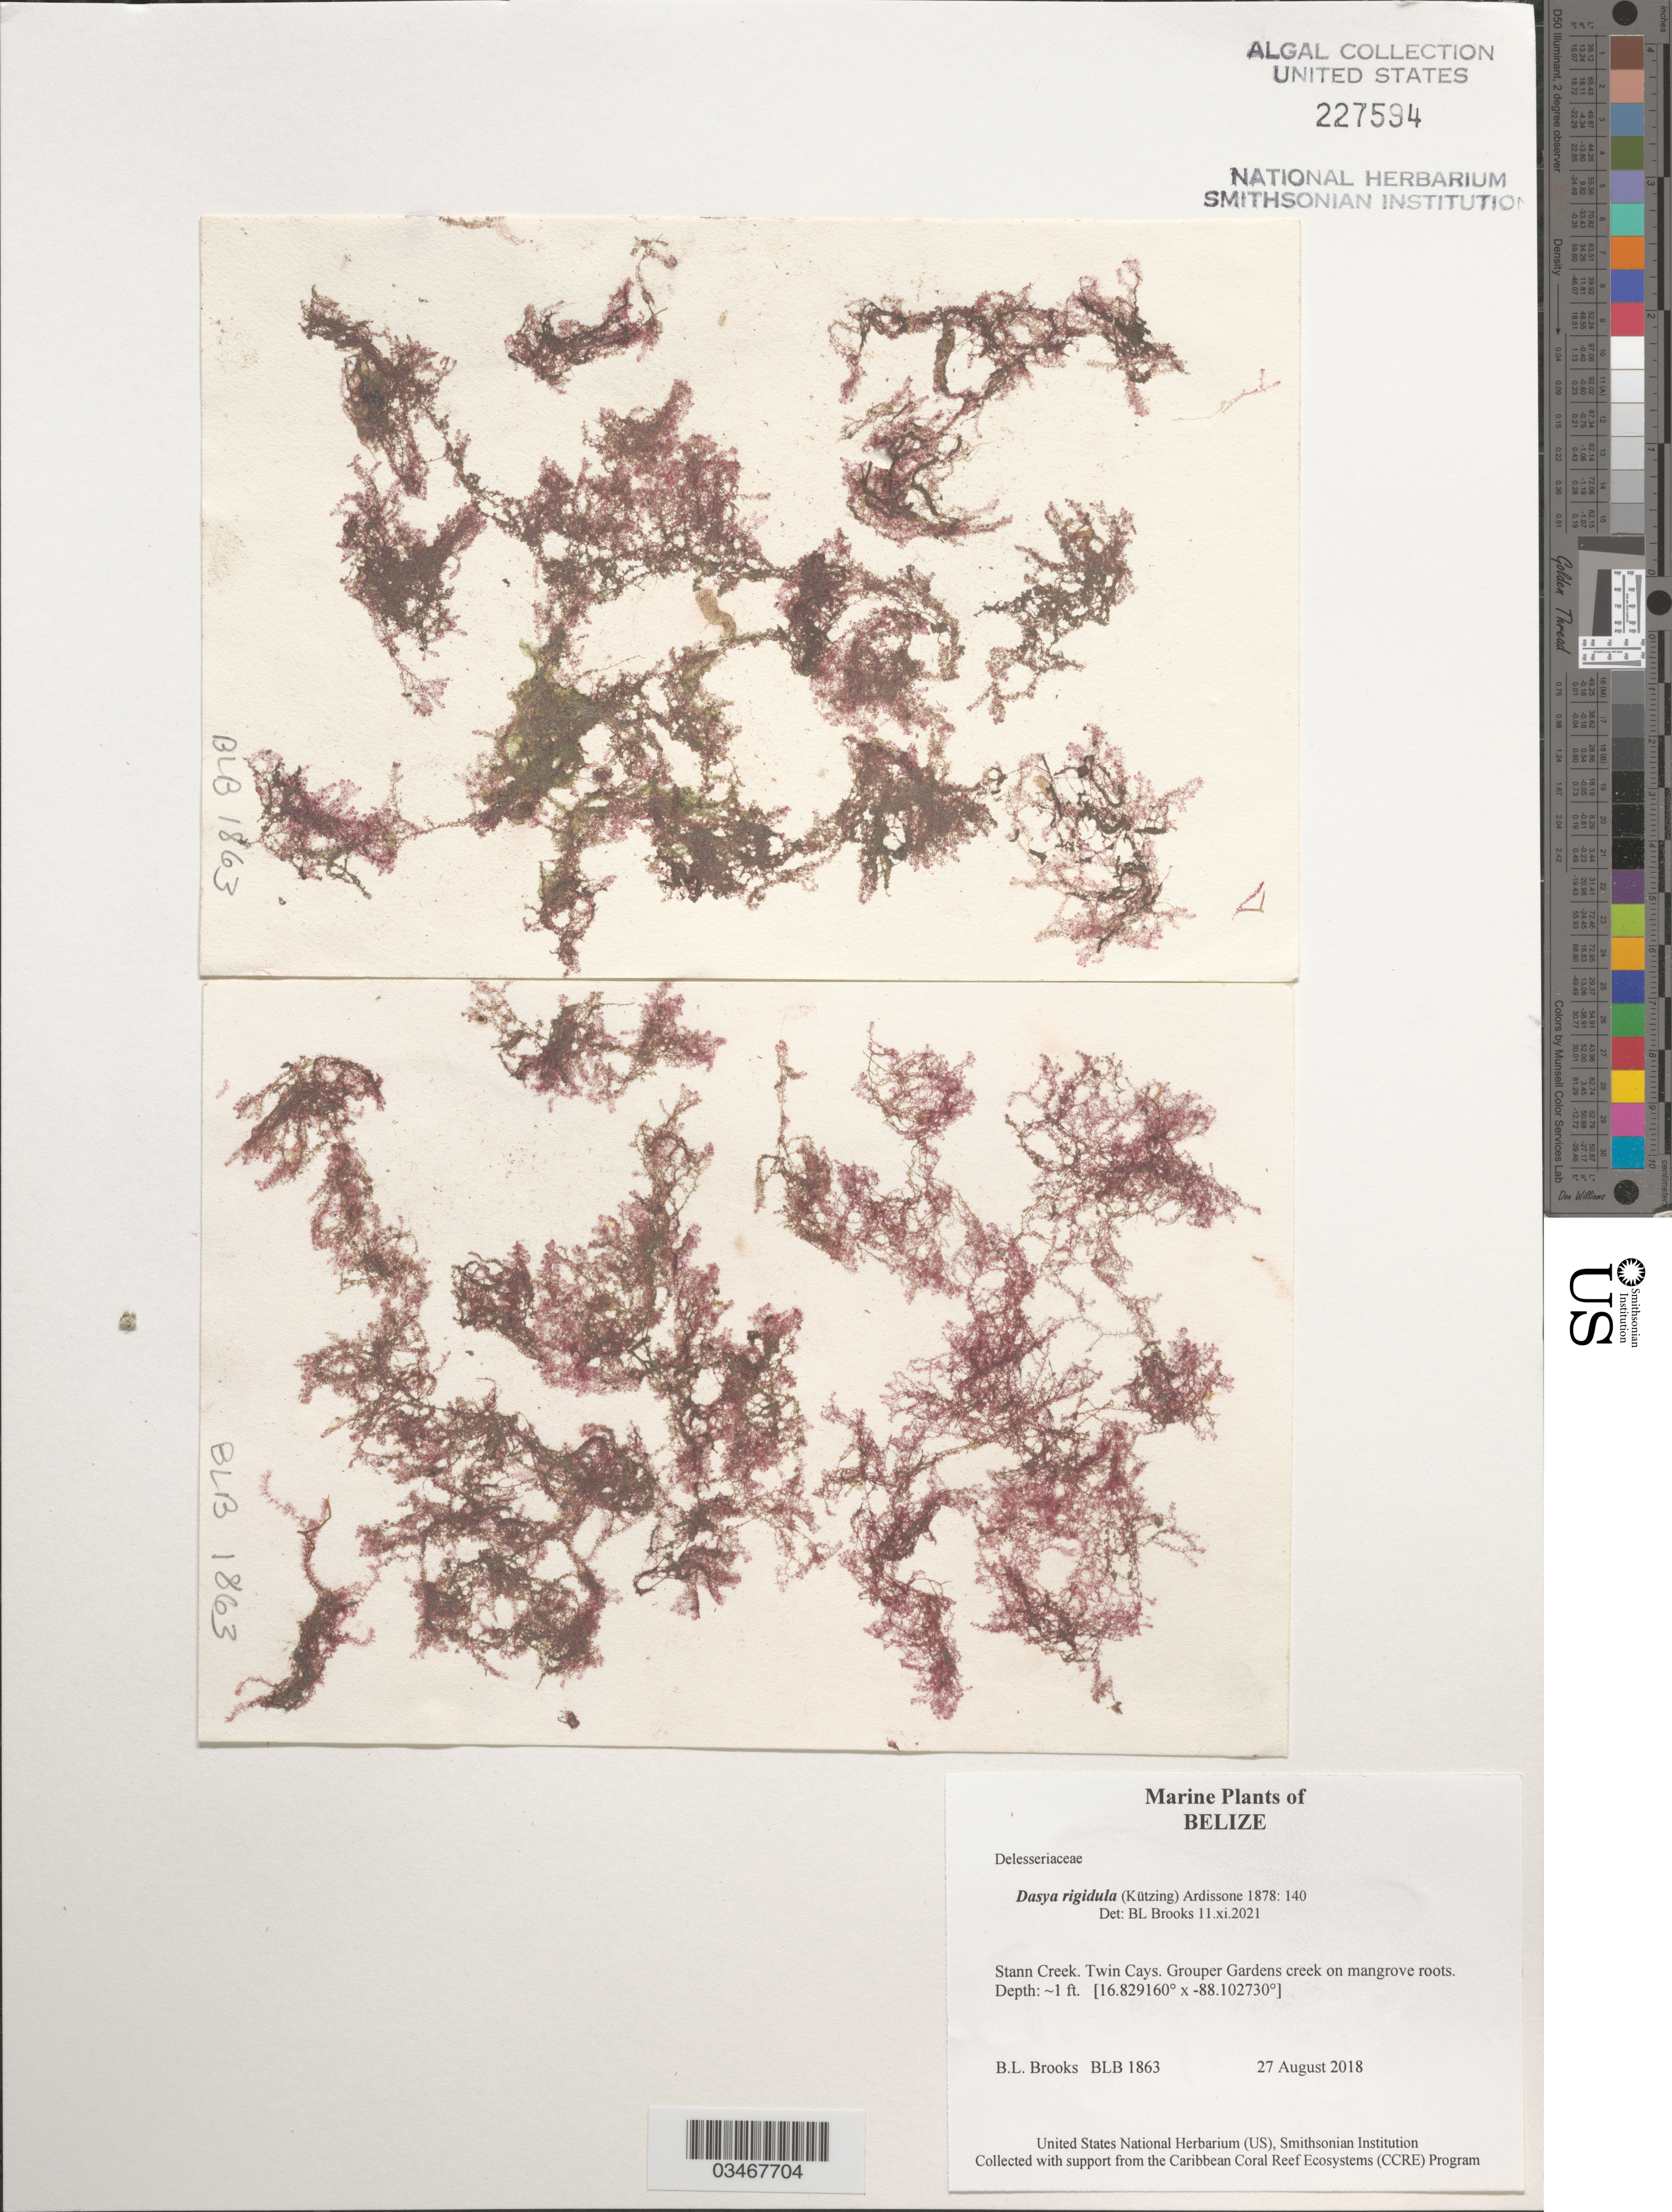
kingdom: Plantae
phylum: Rhodophyta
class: Florideophyceae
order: Ceramiales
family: Dasyaceae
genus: Dasya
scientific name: Dasya rigidula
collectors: B. Brooks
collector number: BLB 1863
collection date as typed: Transcribed d/m/y: 27/8/2018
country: Belize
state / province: Stann Creek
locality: Twin Cays. Grouper Gardens creek on mangrove roots.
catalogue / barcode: US 227594